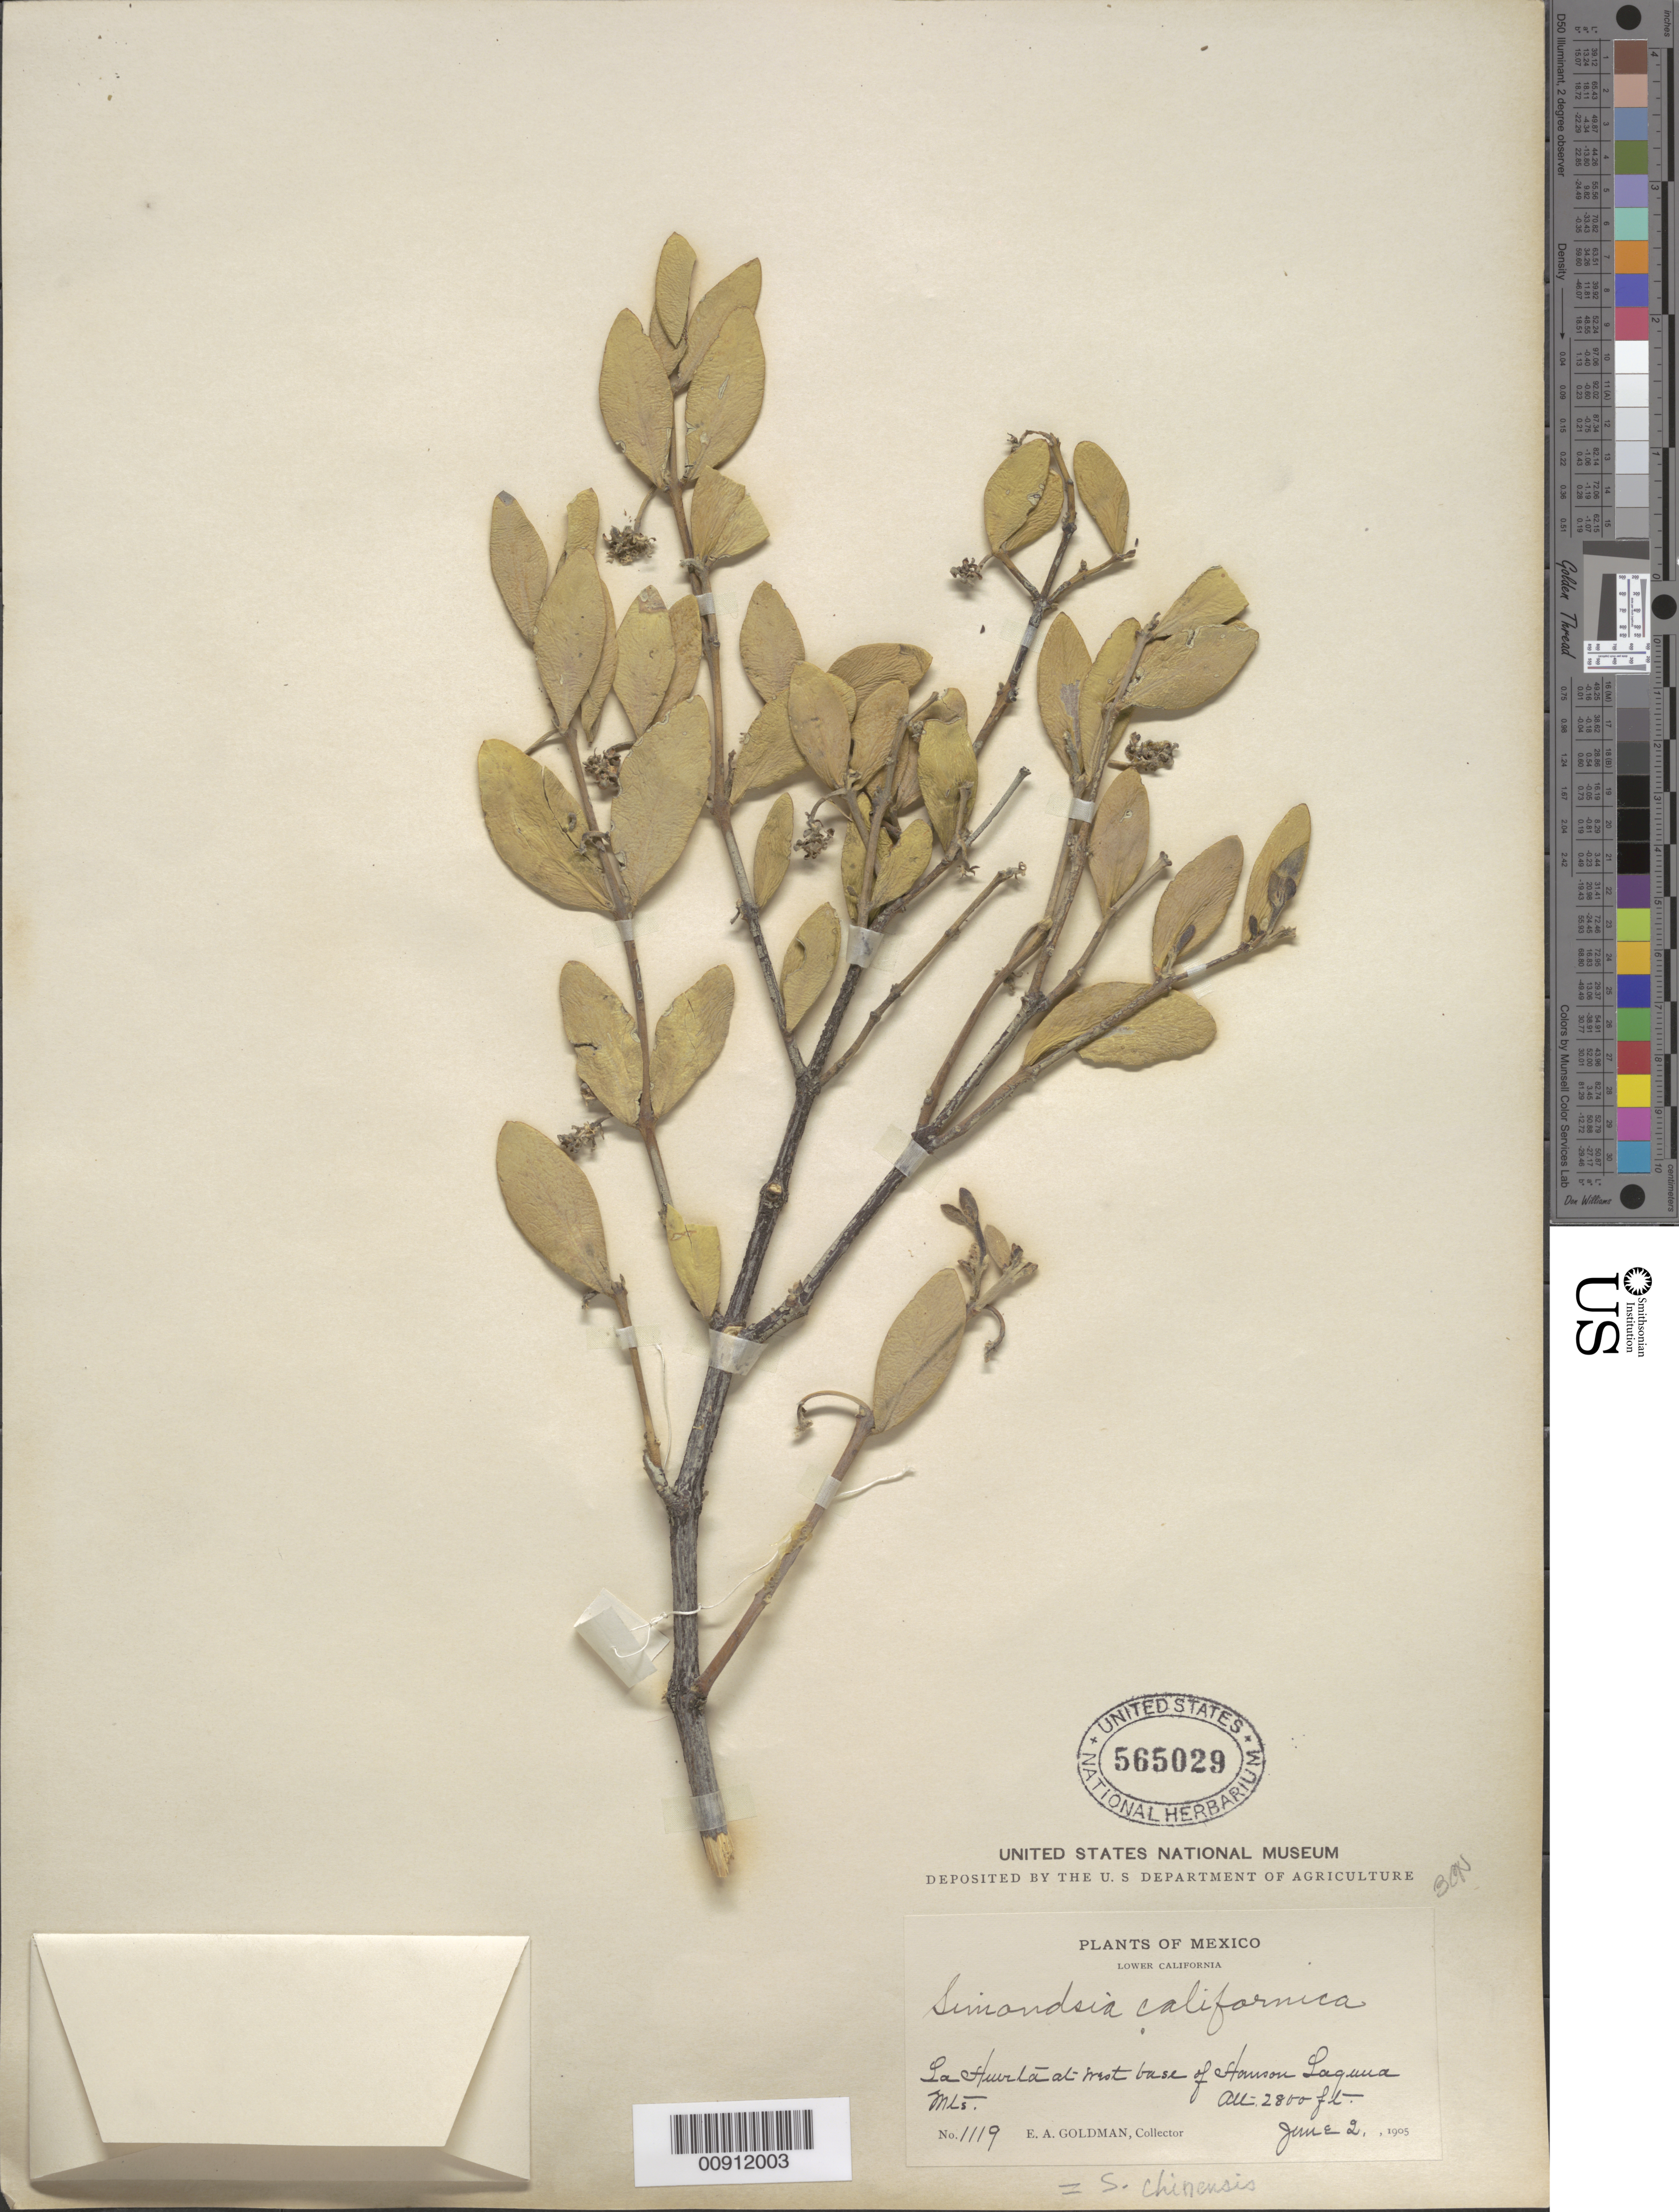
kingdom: Plantae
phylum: Tracheophyta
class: Magnoliopsida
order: Caryophyllales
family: Simmondsiaceae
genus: Simmondsia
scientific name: Simmondsia chinensis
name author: (Link) C.K. Schneid.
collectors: E. A. Goldman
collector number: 1119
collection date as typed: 02 Jun 1905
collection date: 1905-06-02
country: Mexico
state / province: Baja California Norte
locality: La Huerta at west base of Hanson Laguna Mts. Lower California.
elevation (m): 853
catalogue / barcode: US 565029